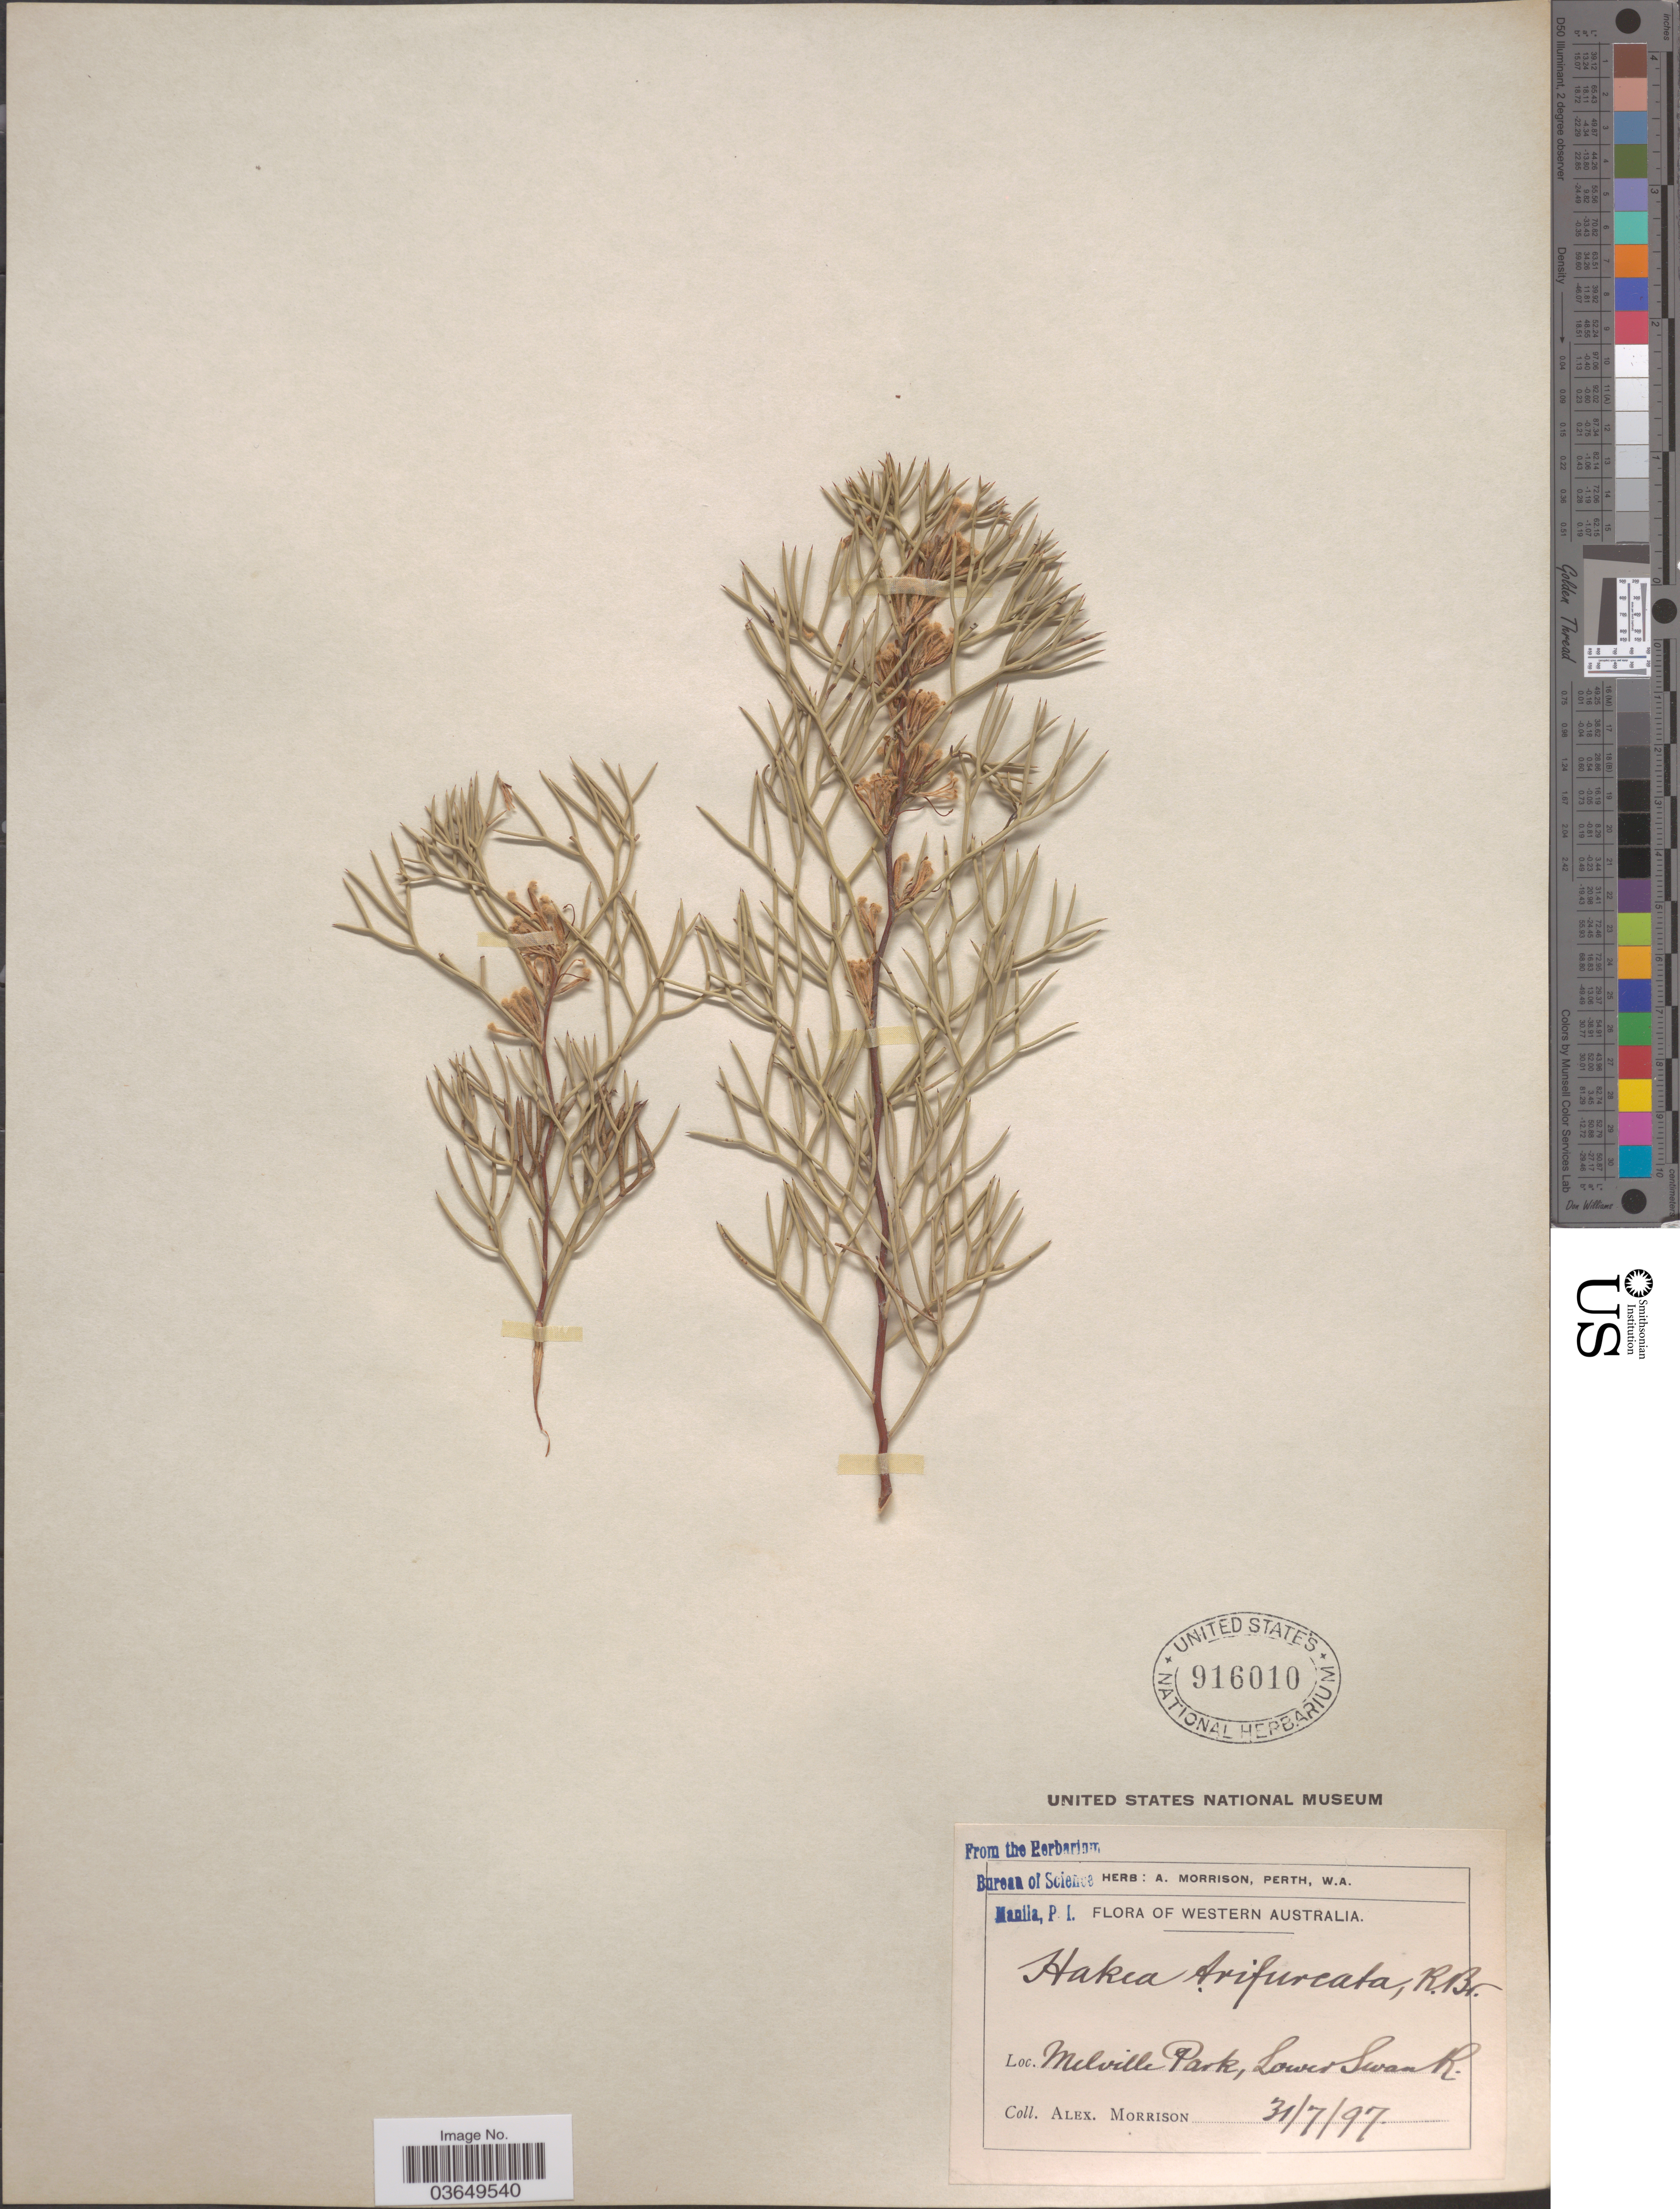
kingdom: Plantae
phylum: Tracheophyta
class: Magnoliopsida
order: Proteales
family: Proteaceae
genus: Hakea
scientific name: Hakea trifurcata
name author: R. Br.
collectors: A. Morrison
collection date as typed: Transcribed d/m/y: 31/7/97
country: Australia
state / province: Western Australia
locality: Melville Park, Lower Swan R.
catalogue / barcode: US 916010